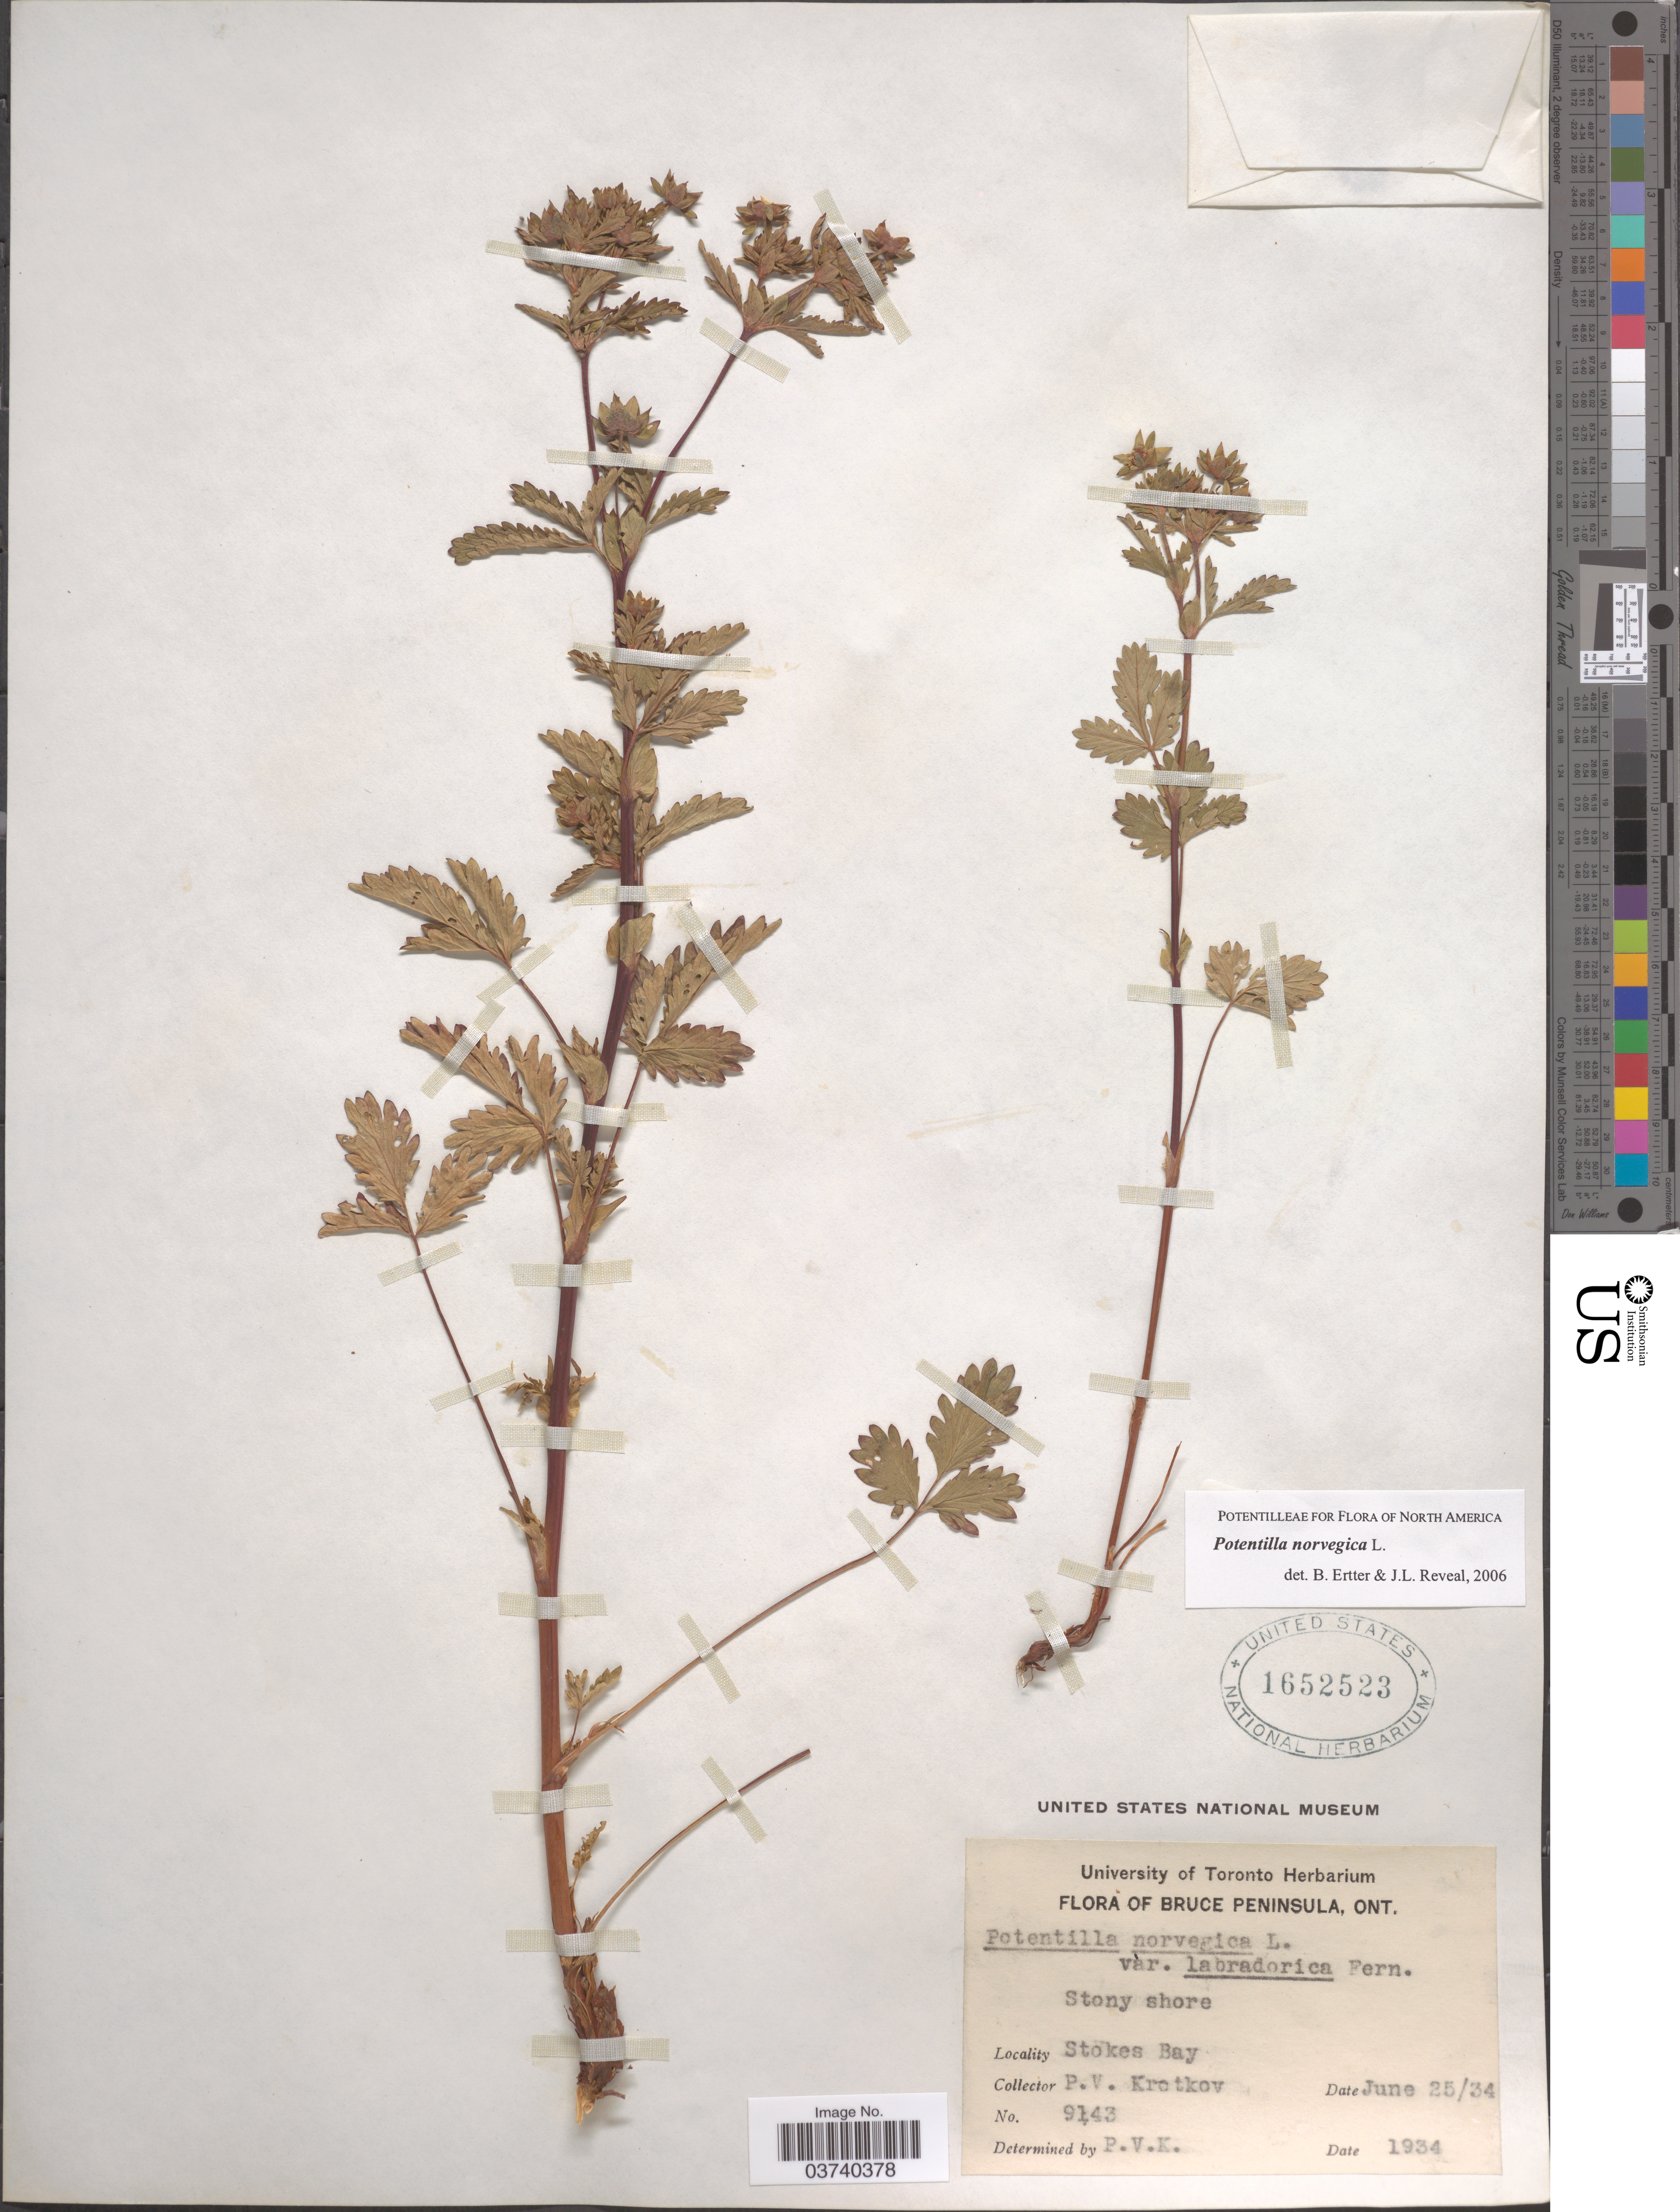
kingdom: Plantae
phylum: Tracheophyta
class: Magnoliopsida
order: Rosales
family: Rosaceae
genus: Potentilla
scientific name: Potentilla norvegica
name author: L.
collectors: P. V. Krotkov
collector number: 9143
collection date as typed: Transcribed d/m/y: 25/6/34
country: Canada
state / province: Ontario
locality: Bruce Peninsula. Stony shore. Stokes Bay.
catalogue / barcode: US 1652523